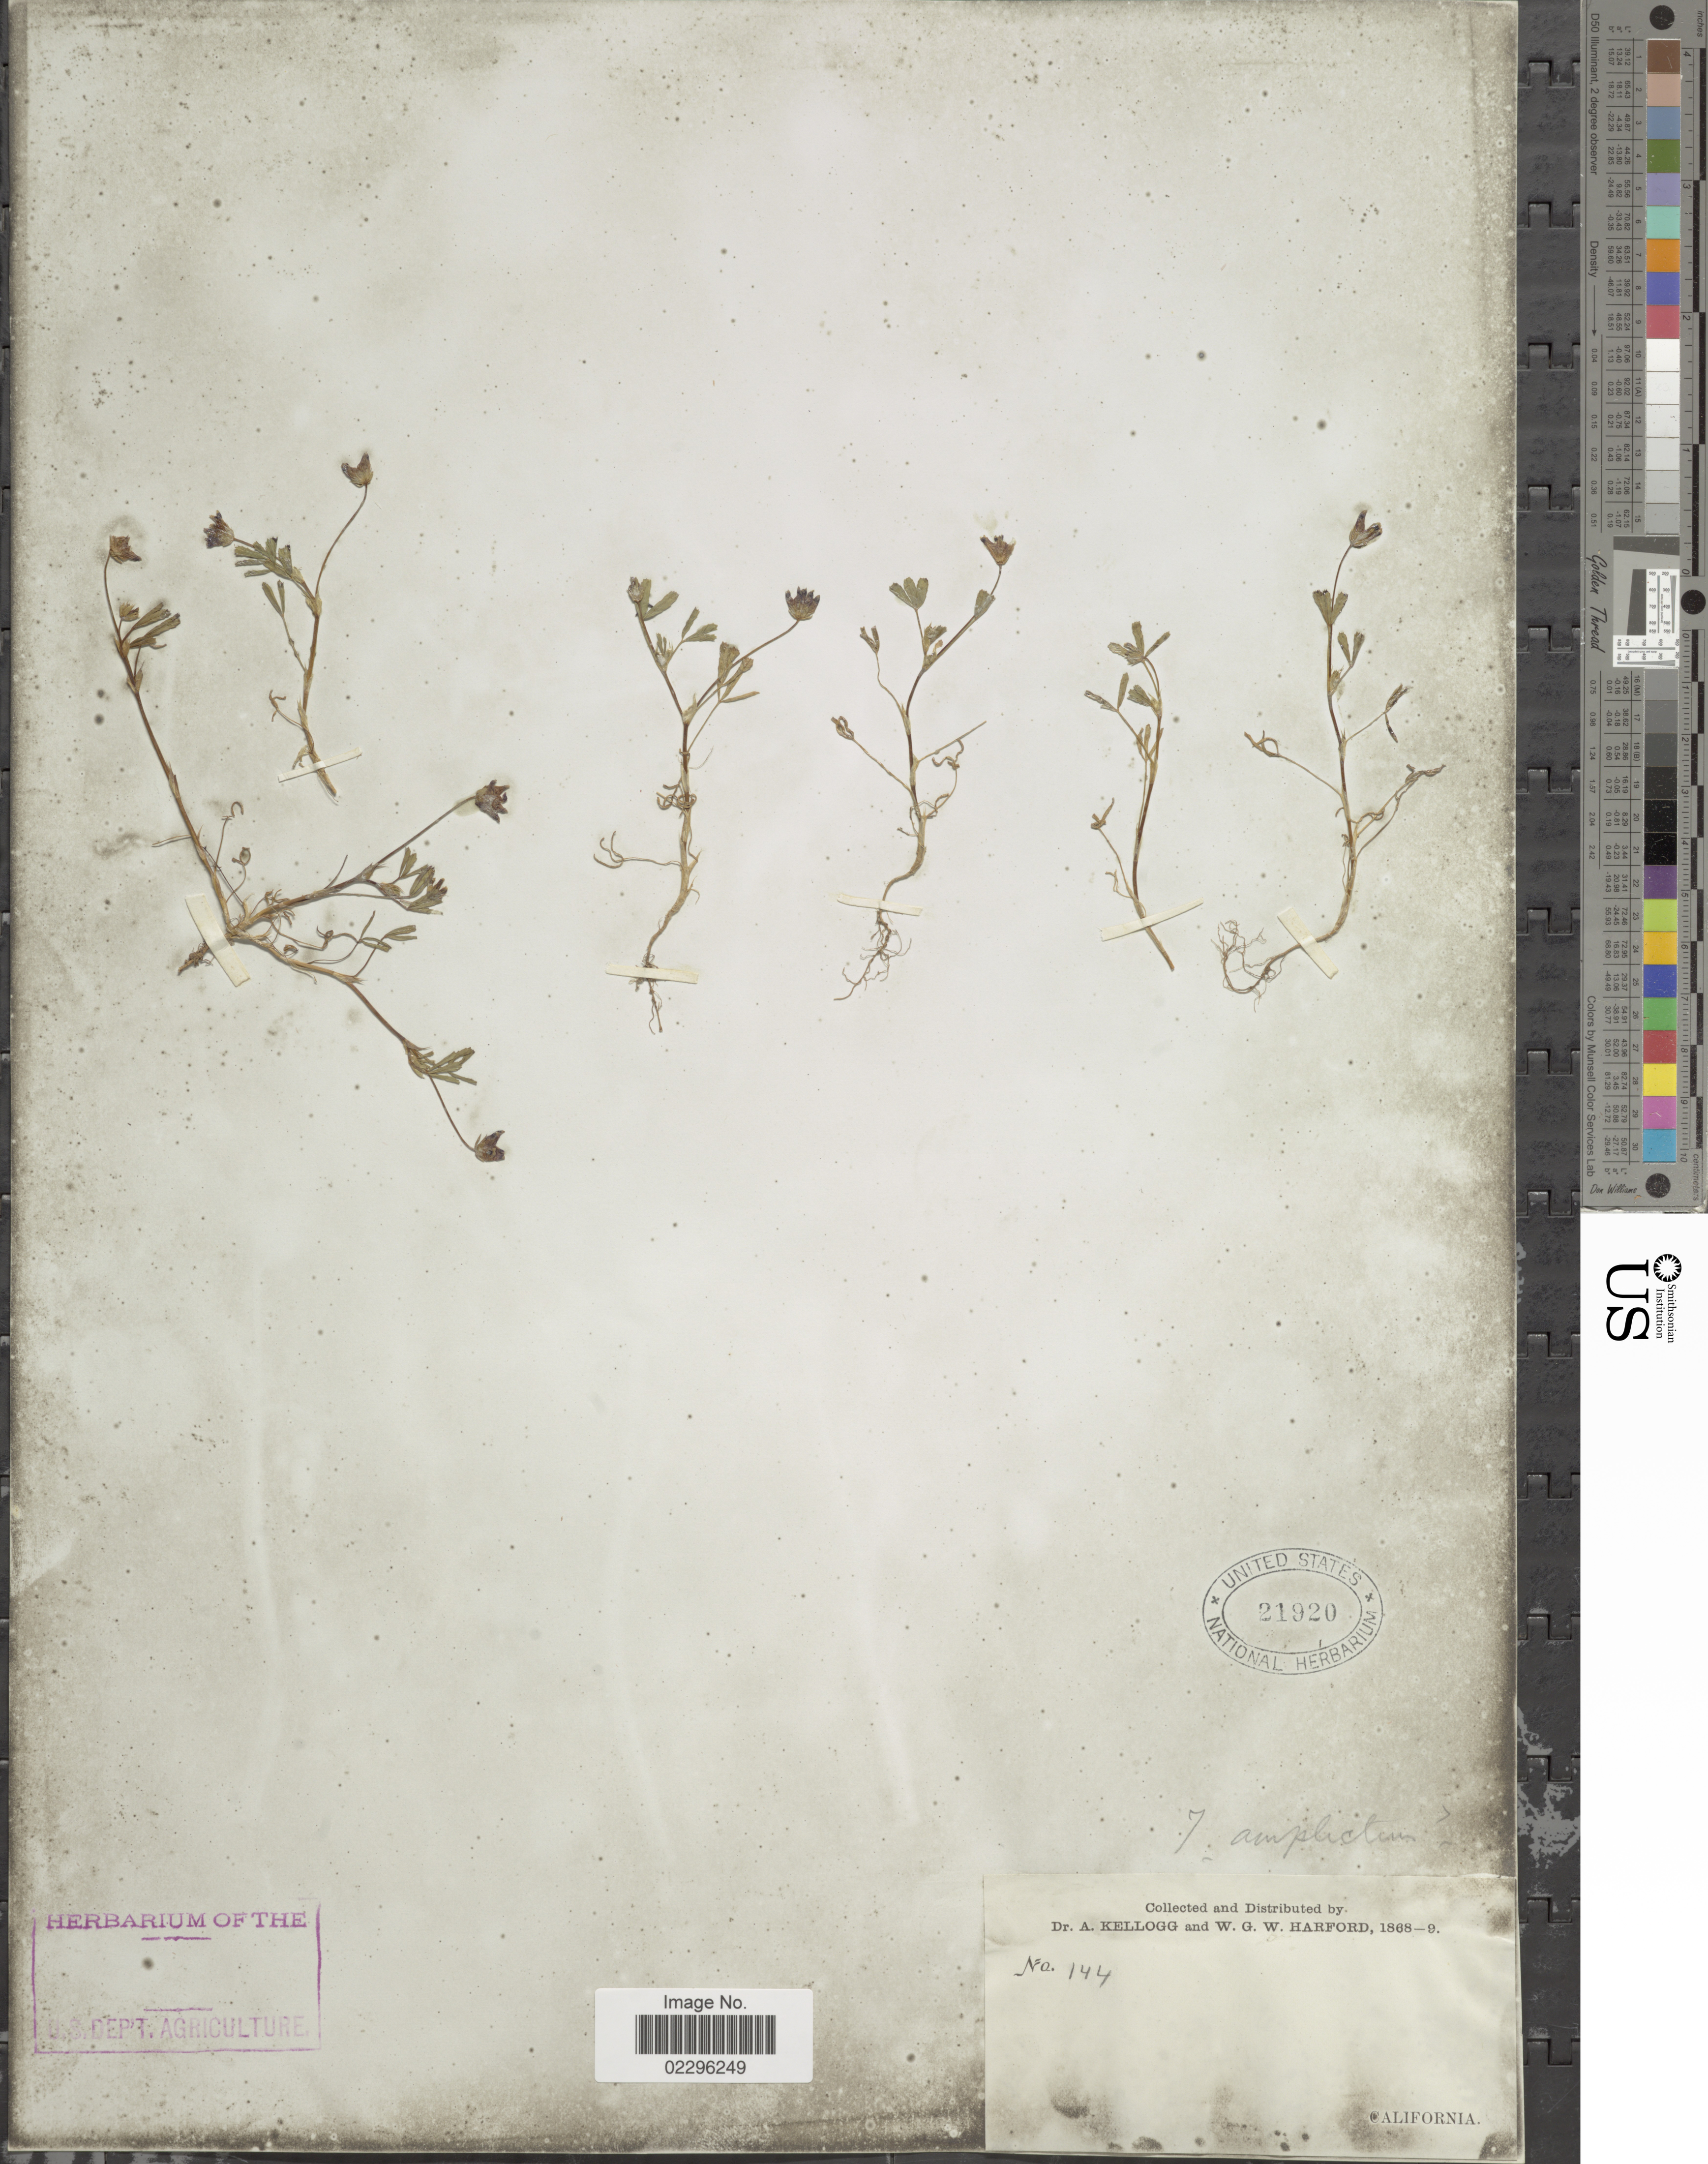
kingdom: Plantae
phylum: Tracheophyta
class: Magnoliopsida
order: Fabales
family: Fabaceae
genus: Trifolium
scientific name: Trifolium depauperatum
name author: Desv.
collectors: A. Kellogg & W. G. W. Harford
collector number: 144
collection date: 1868/1869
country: United States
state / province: California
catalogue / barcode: US 21920